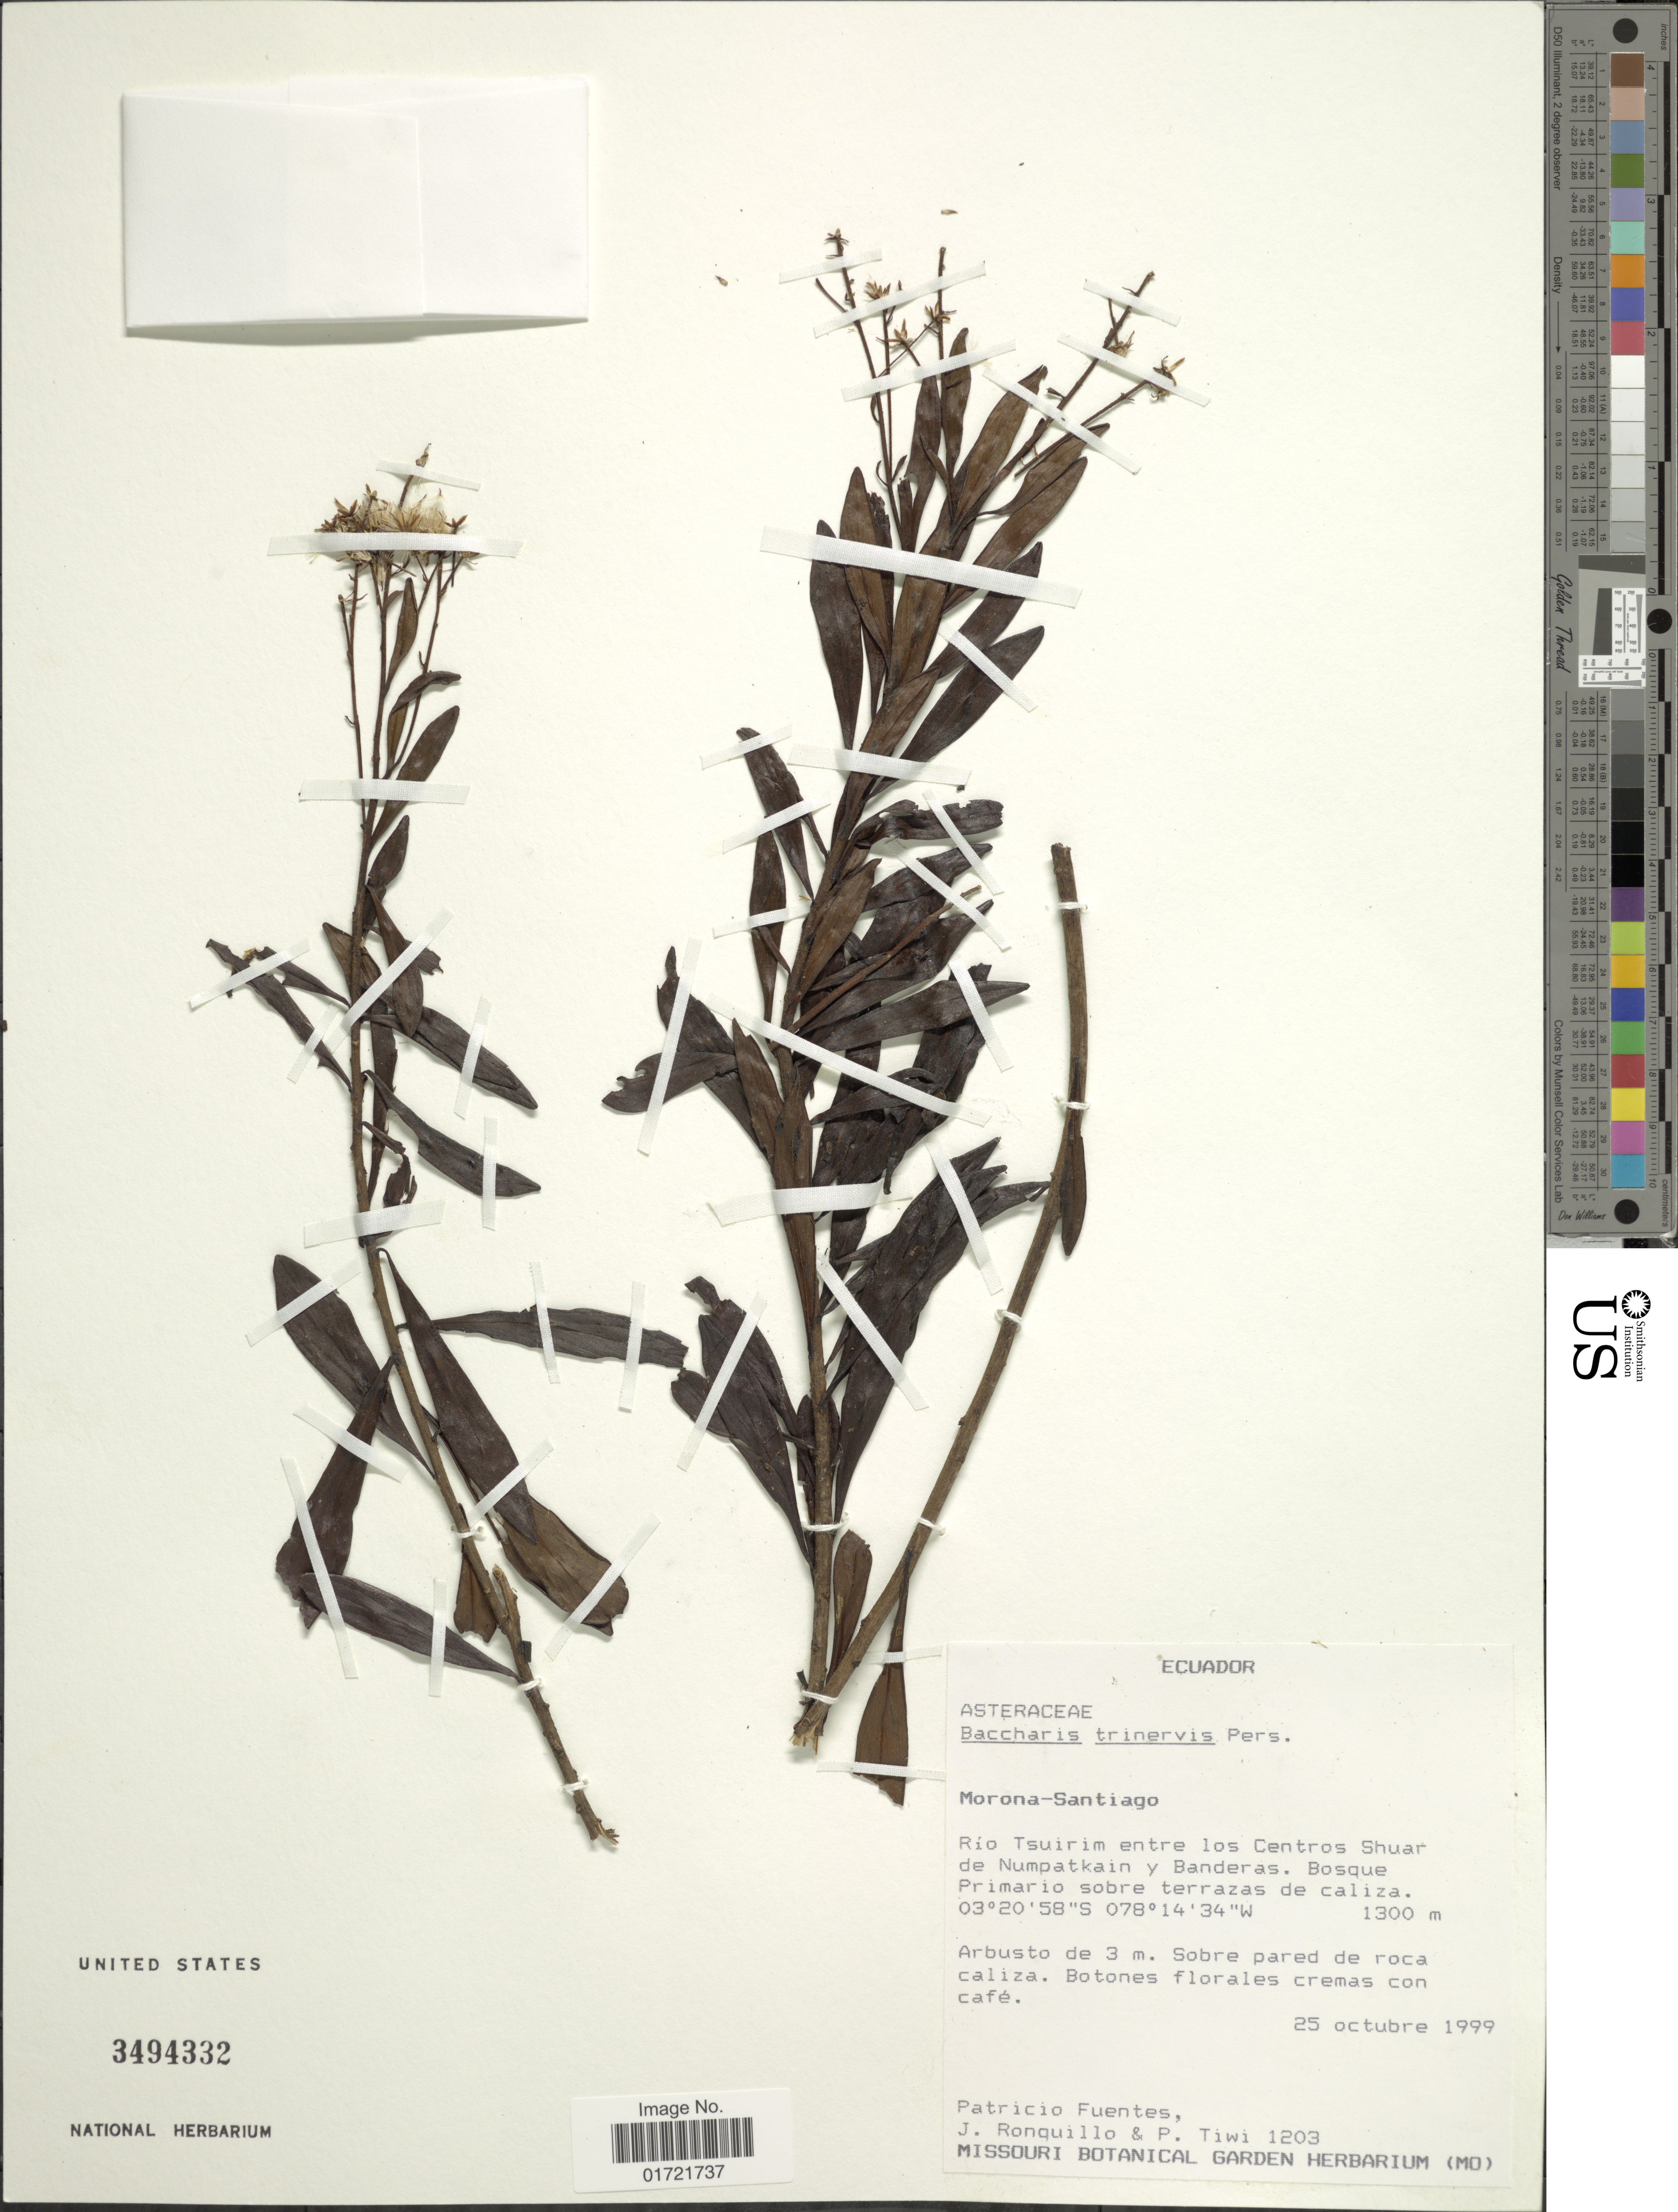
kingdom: Plantae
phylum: Tracheophyta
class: Magnoliopsida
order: Asterales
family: Asteraceae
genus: Baccharis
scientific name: Baccharis trinervis var. rhexioides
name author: (Kunth) Baker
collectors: P. Fuentes, J. Ronquillo & P. Tiwi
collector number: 1203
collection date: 1999-10-25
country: Ecuador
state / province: Morona-Santiago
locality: Morona-Santiago, Rio Tsuirim entre los Centros Shuar de Numpatkain y Banderas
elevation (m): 1300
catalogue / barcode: US 3494332